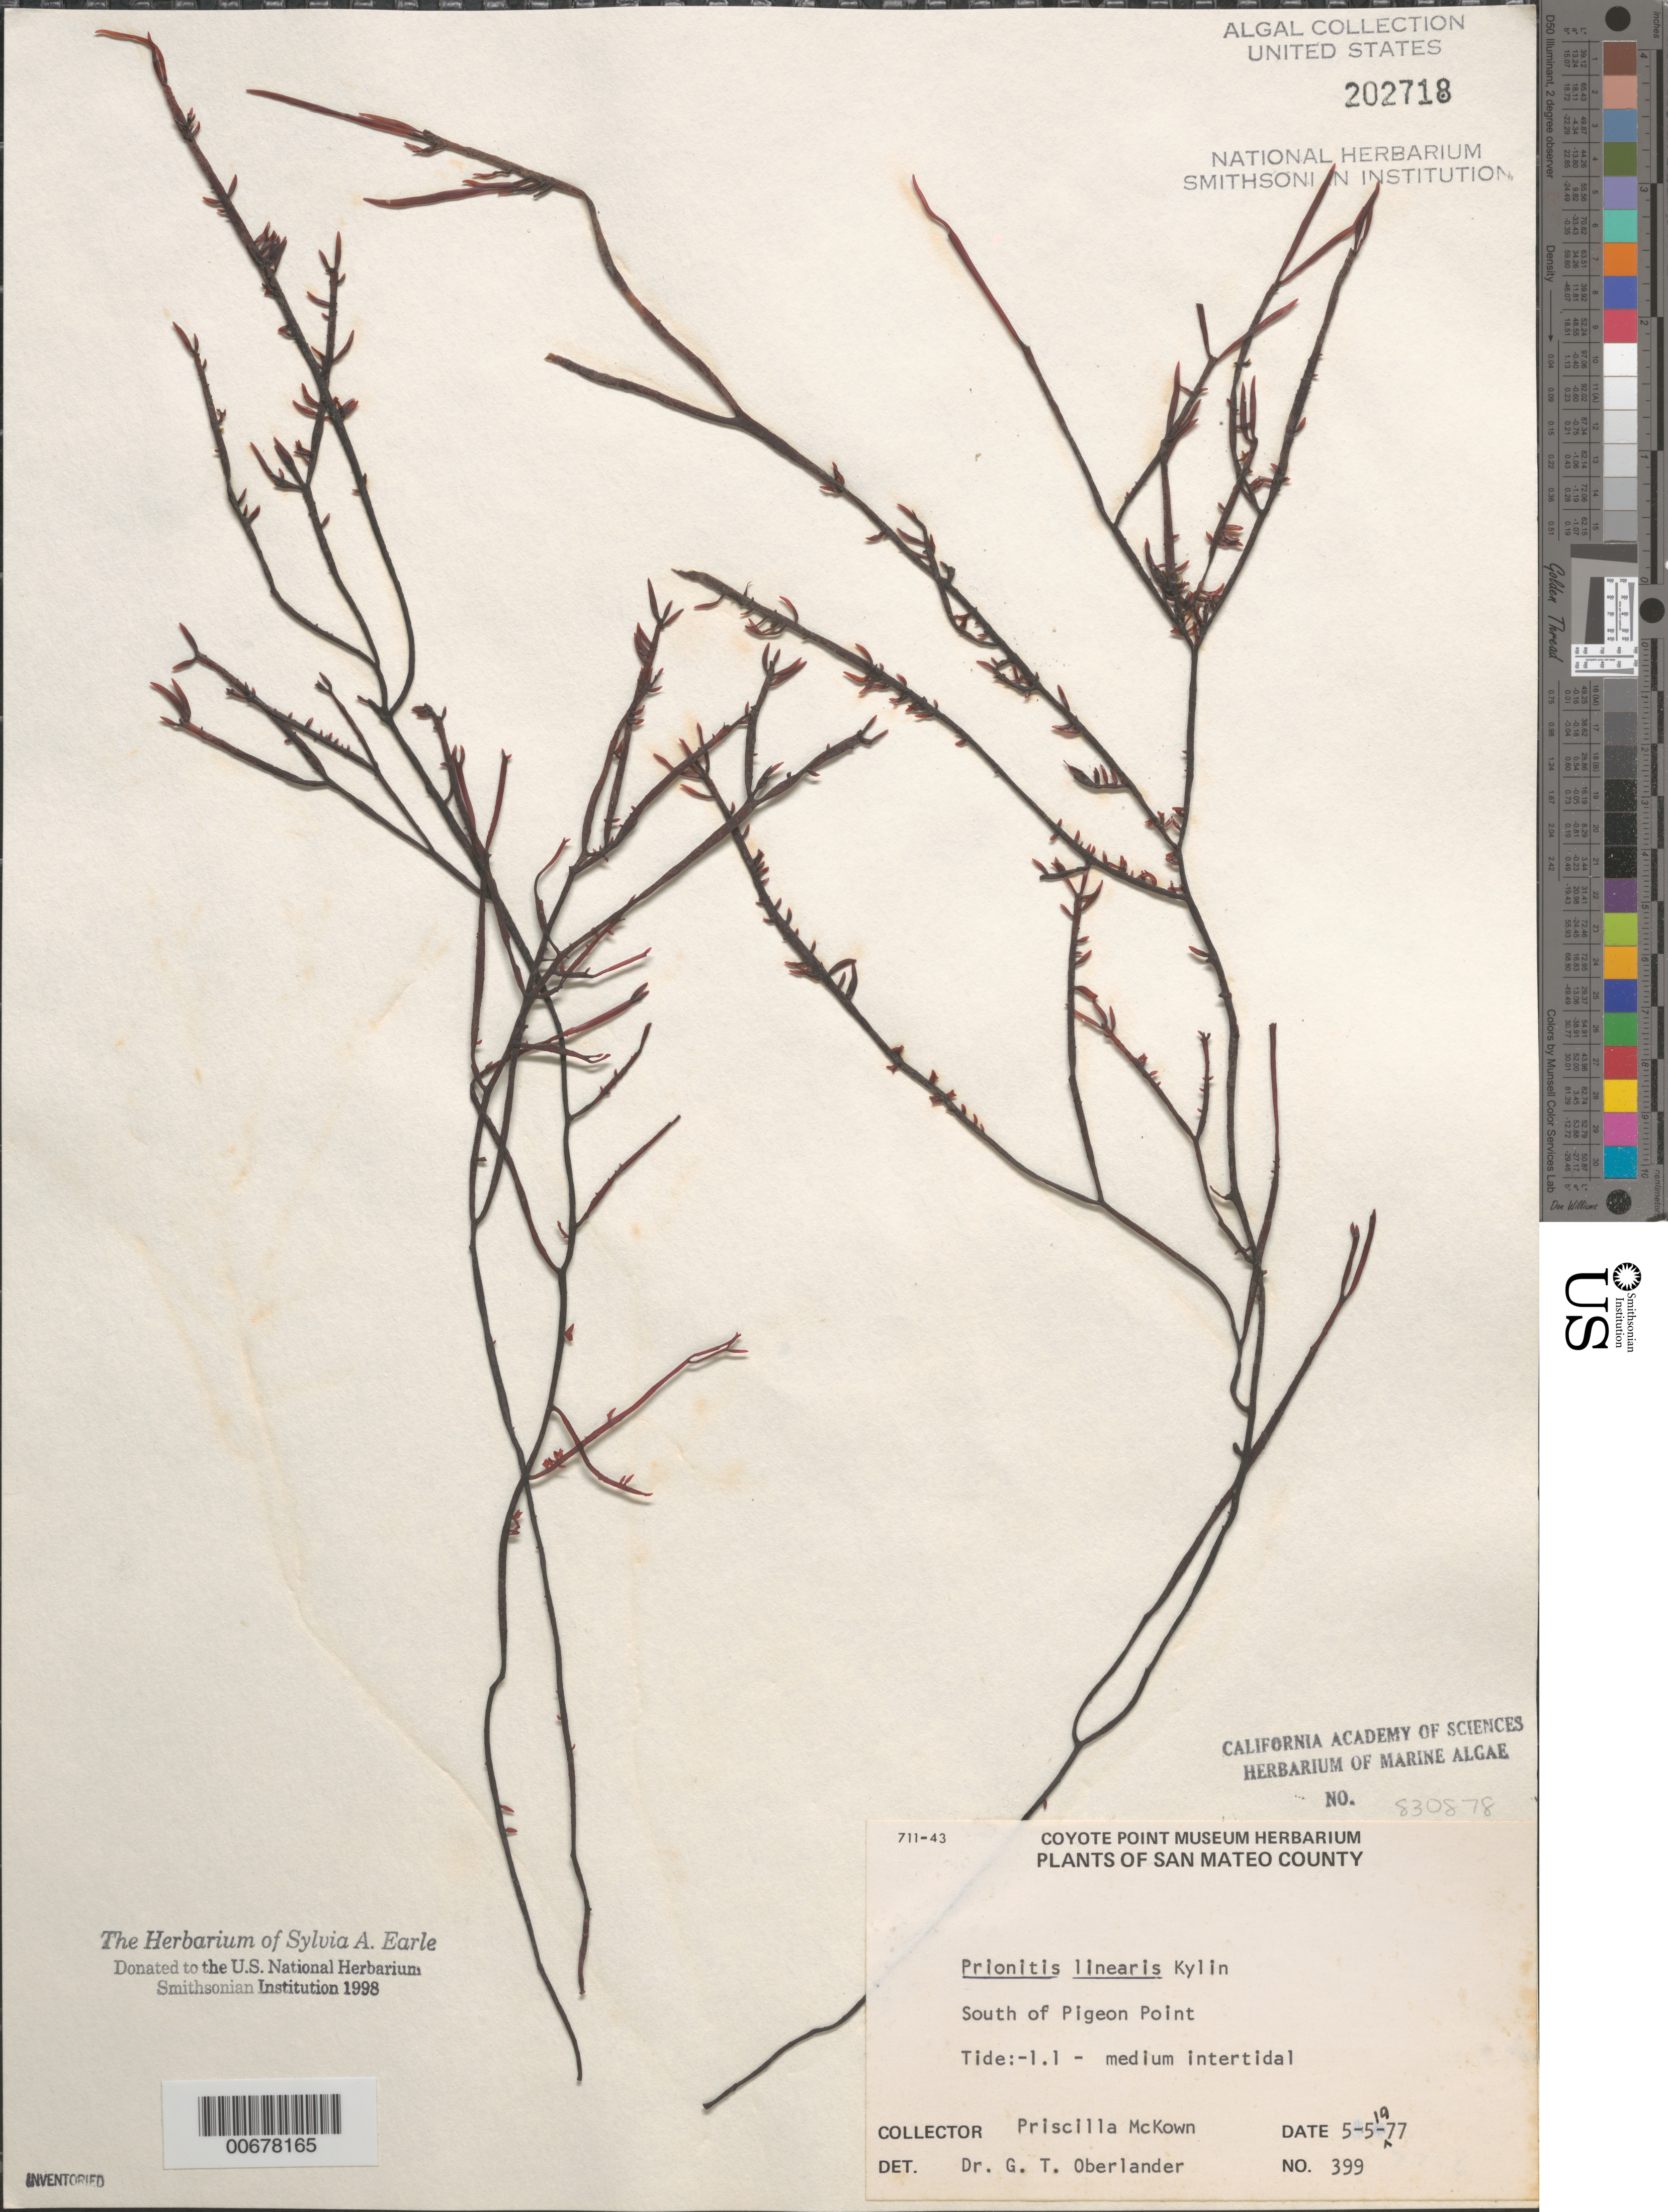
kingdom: Plantae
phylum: Rhodophyta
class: Florideophyceae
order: Cryptonemiales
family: Cryptonemiaceae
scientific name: Prionitis linearis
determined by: Oberlander, G. T.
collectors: P. McKown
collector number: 399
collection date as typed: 05 May 1977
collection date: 1977-05-05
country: United States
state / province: California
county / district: San Mateo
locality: South of Pigeon Point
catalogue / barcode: US 202718